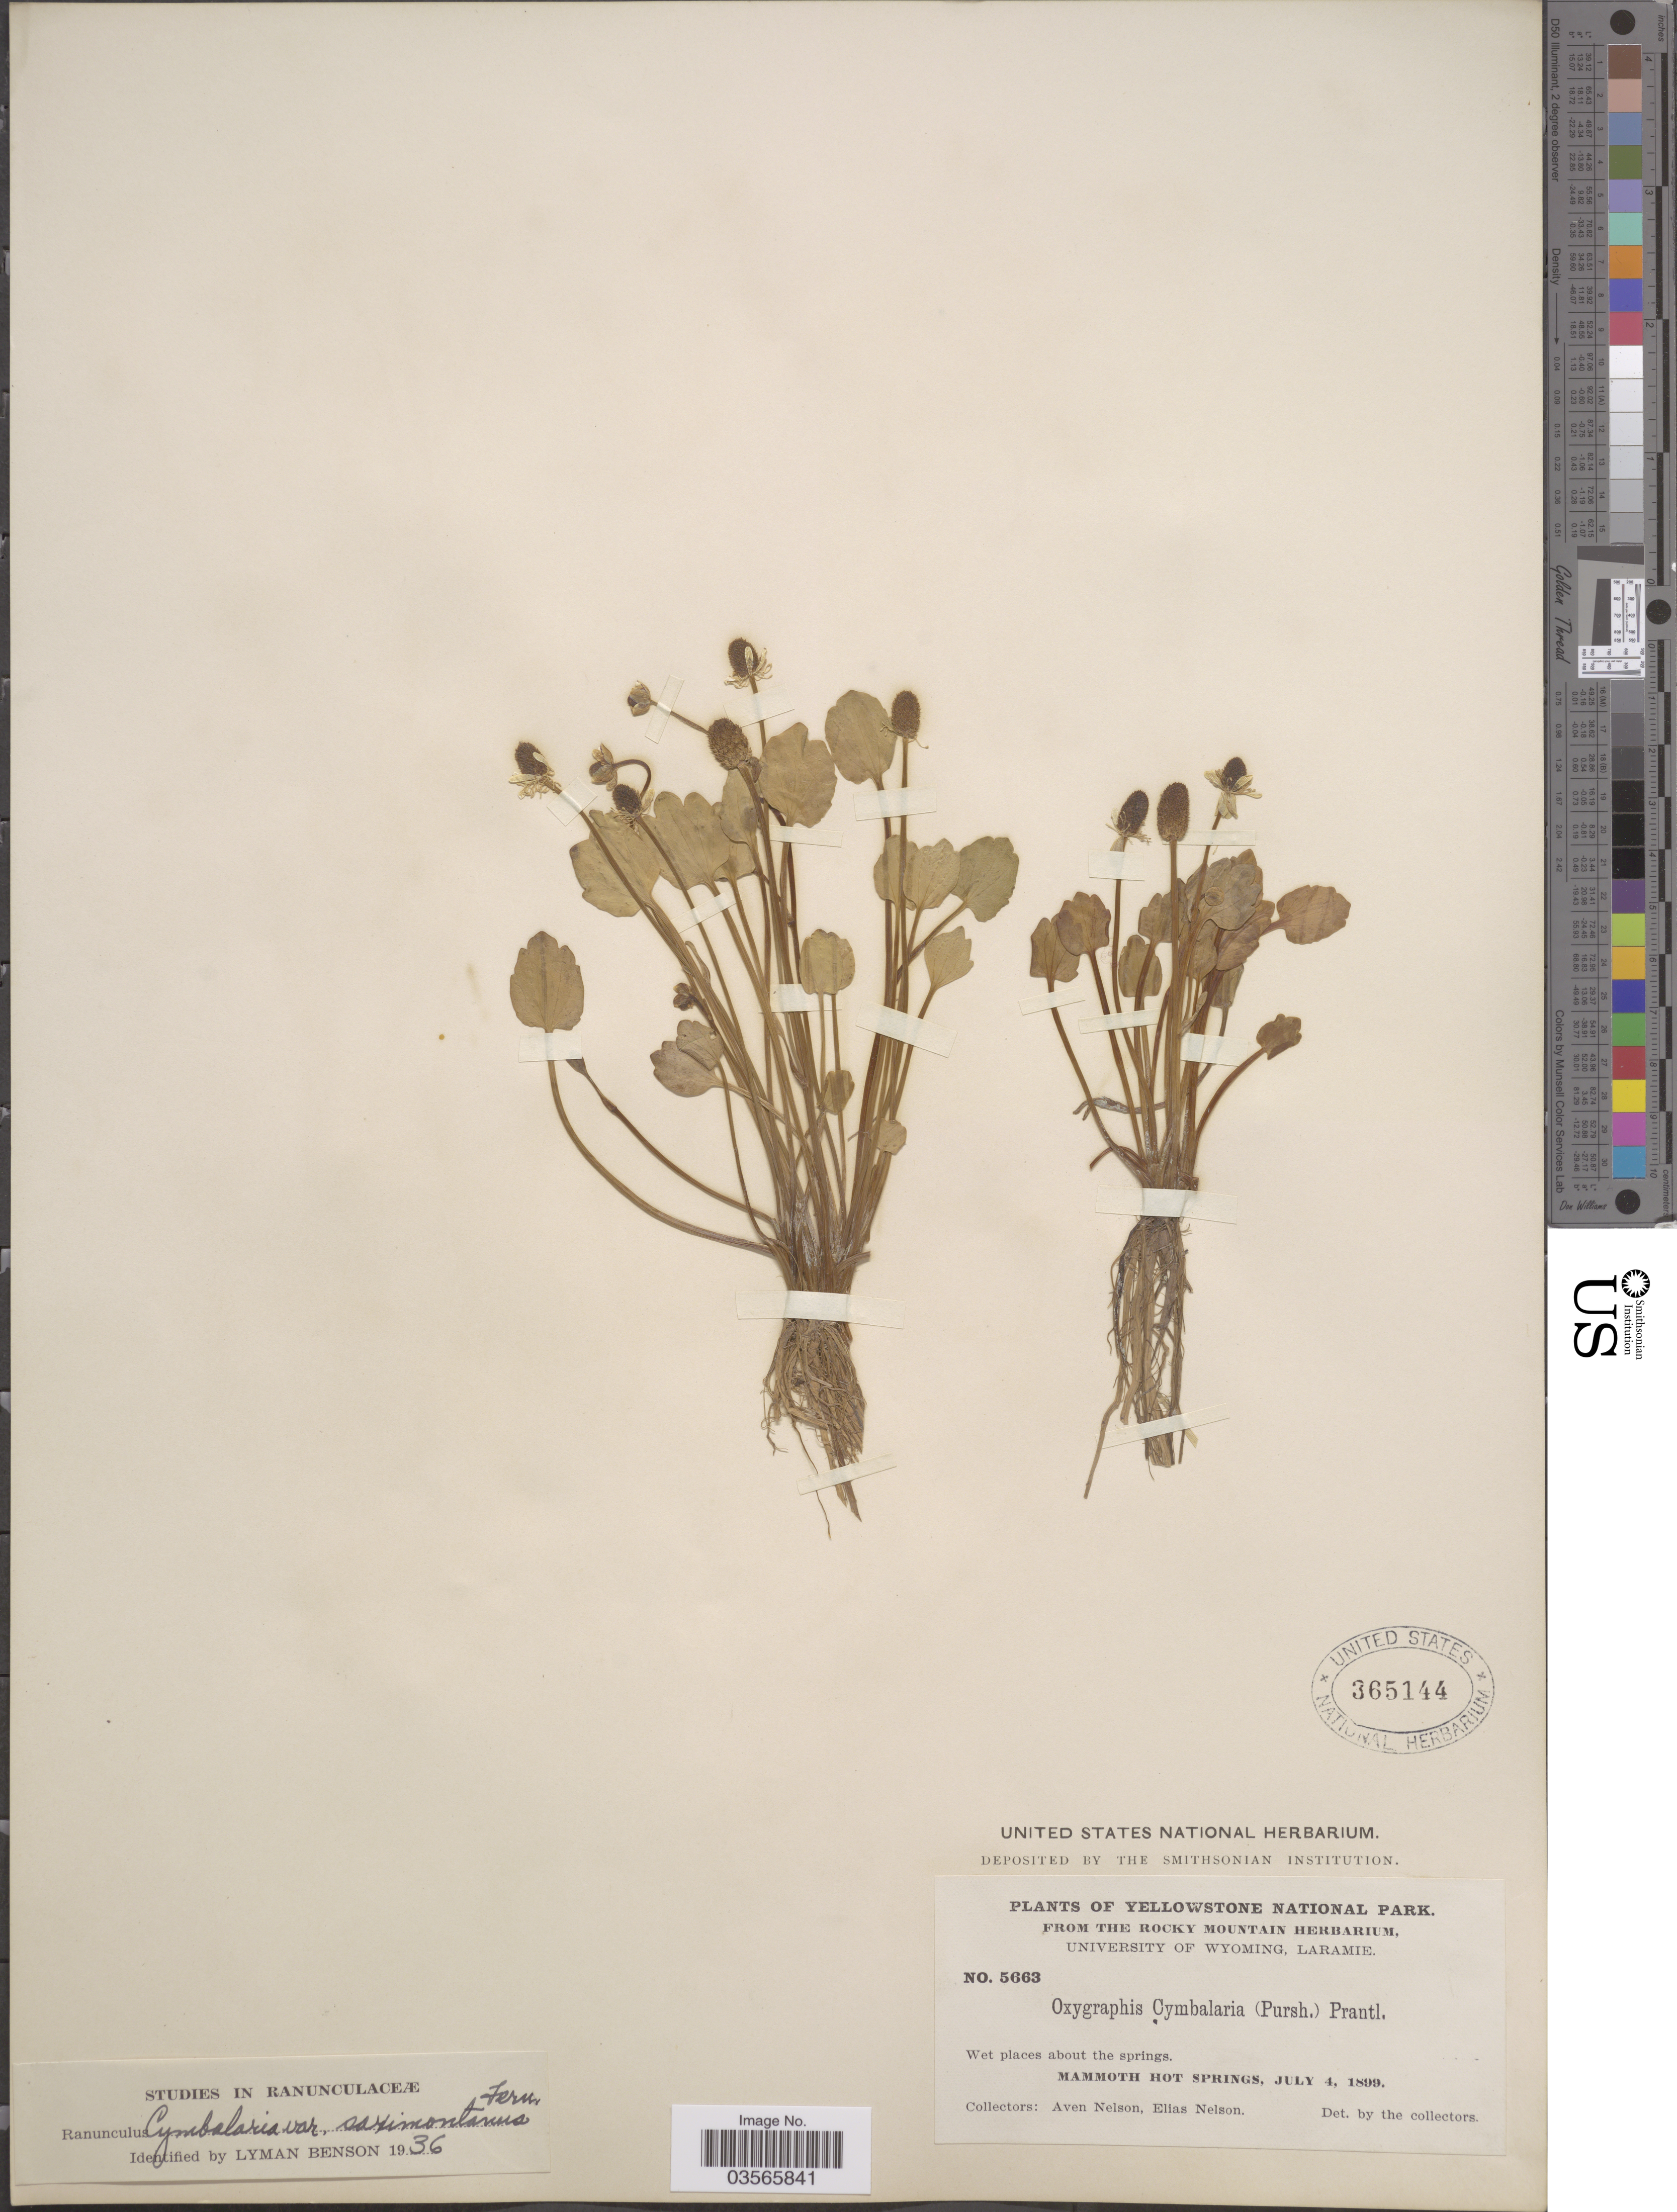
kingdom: Plantae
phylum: Tracheophyta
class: Magnoliopsida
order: Ranunculales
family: Ranunculaceae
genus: Halerpestes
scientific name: Halerpestes cymbalaria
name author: (Pursh) Greene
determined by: Strong, M. T., (US), Smithsonian Institution - National Museum of Natural History (UNITED STATES)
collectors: A. Nelson & E. Nelson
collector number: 5663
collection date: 1899-07-04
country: United States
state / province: Wyoming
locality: Yellowstone National Park. Mammoth Hot Springs.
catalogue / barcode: US 365144